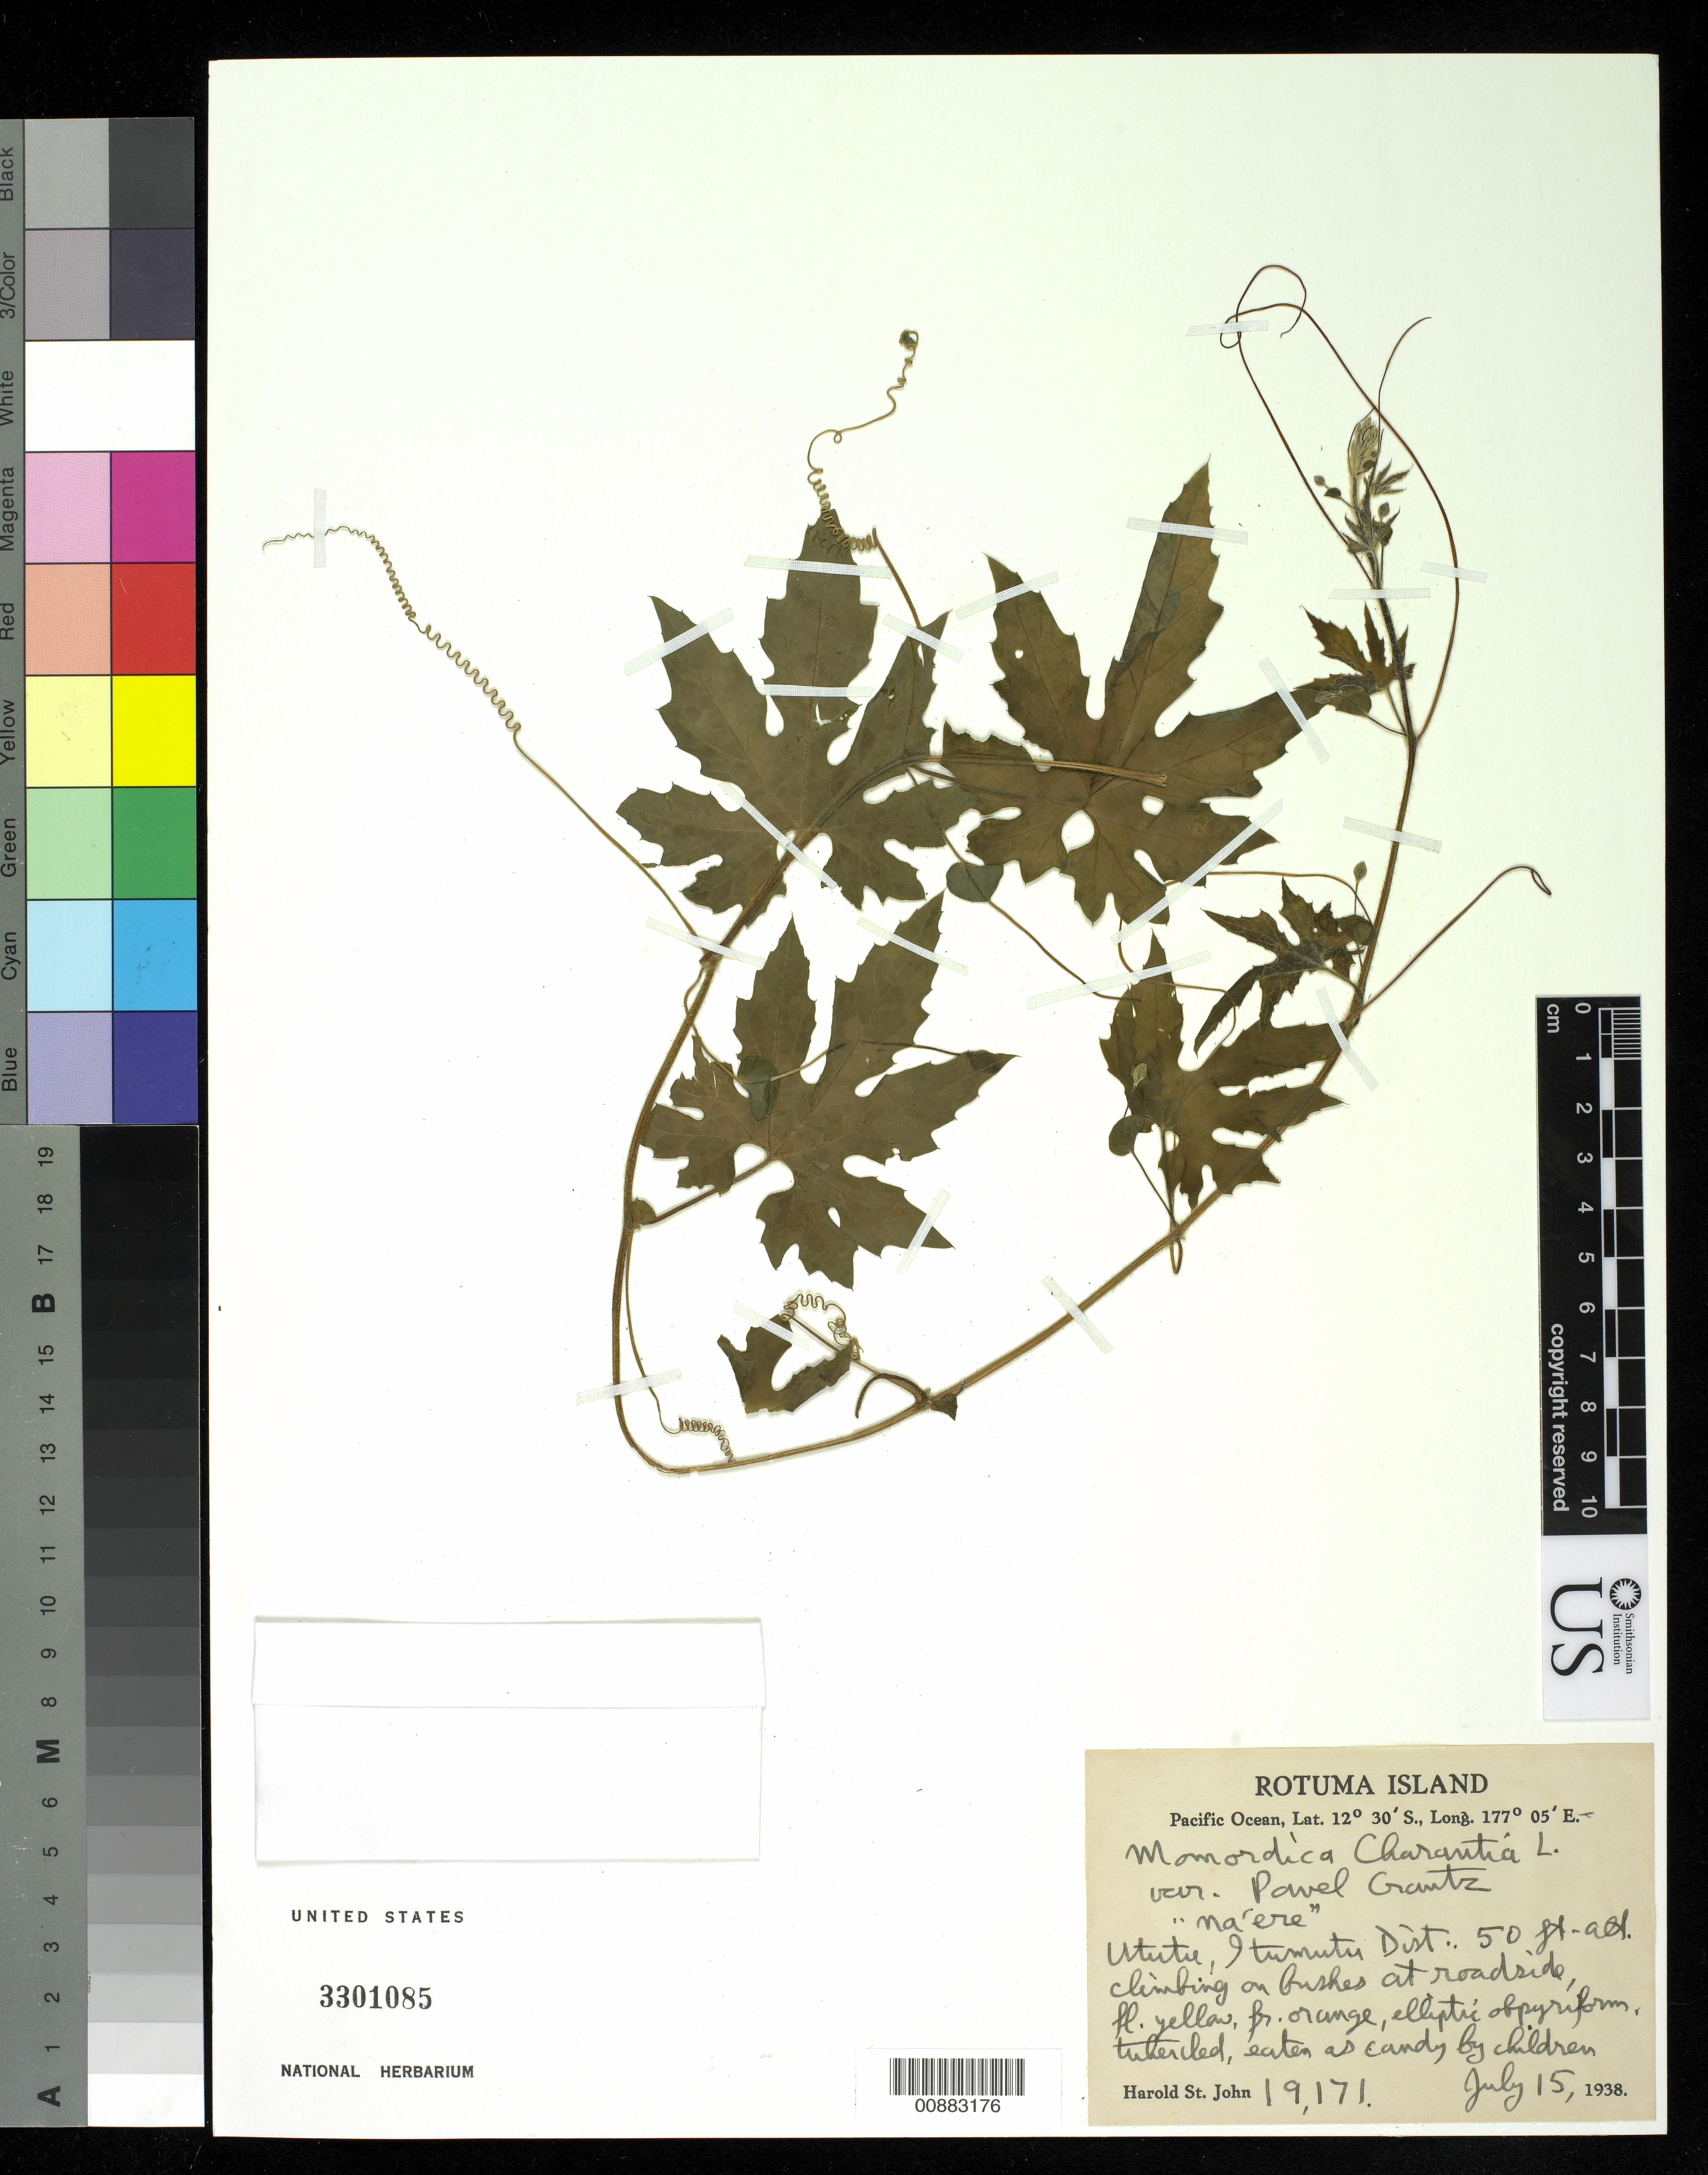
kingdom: Plantae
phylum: Tracheophyta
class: Magnoliopsida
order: Cucurbitales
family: Cucurbitaceae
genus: Momordica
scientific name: Momordica charantia var. pavel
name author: L.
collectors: H. St. John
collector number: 19171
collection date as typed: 15 Jul 1938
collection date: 1938-07-15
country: Fiji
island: Rotuma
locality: Second terrace E of Mt. Lasso, E side of island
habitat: Weedy flats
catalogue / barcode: US 3301085